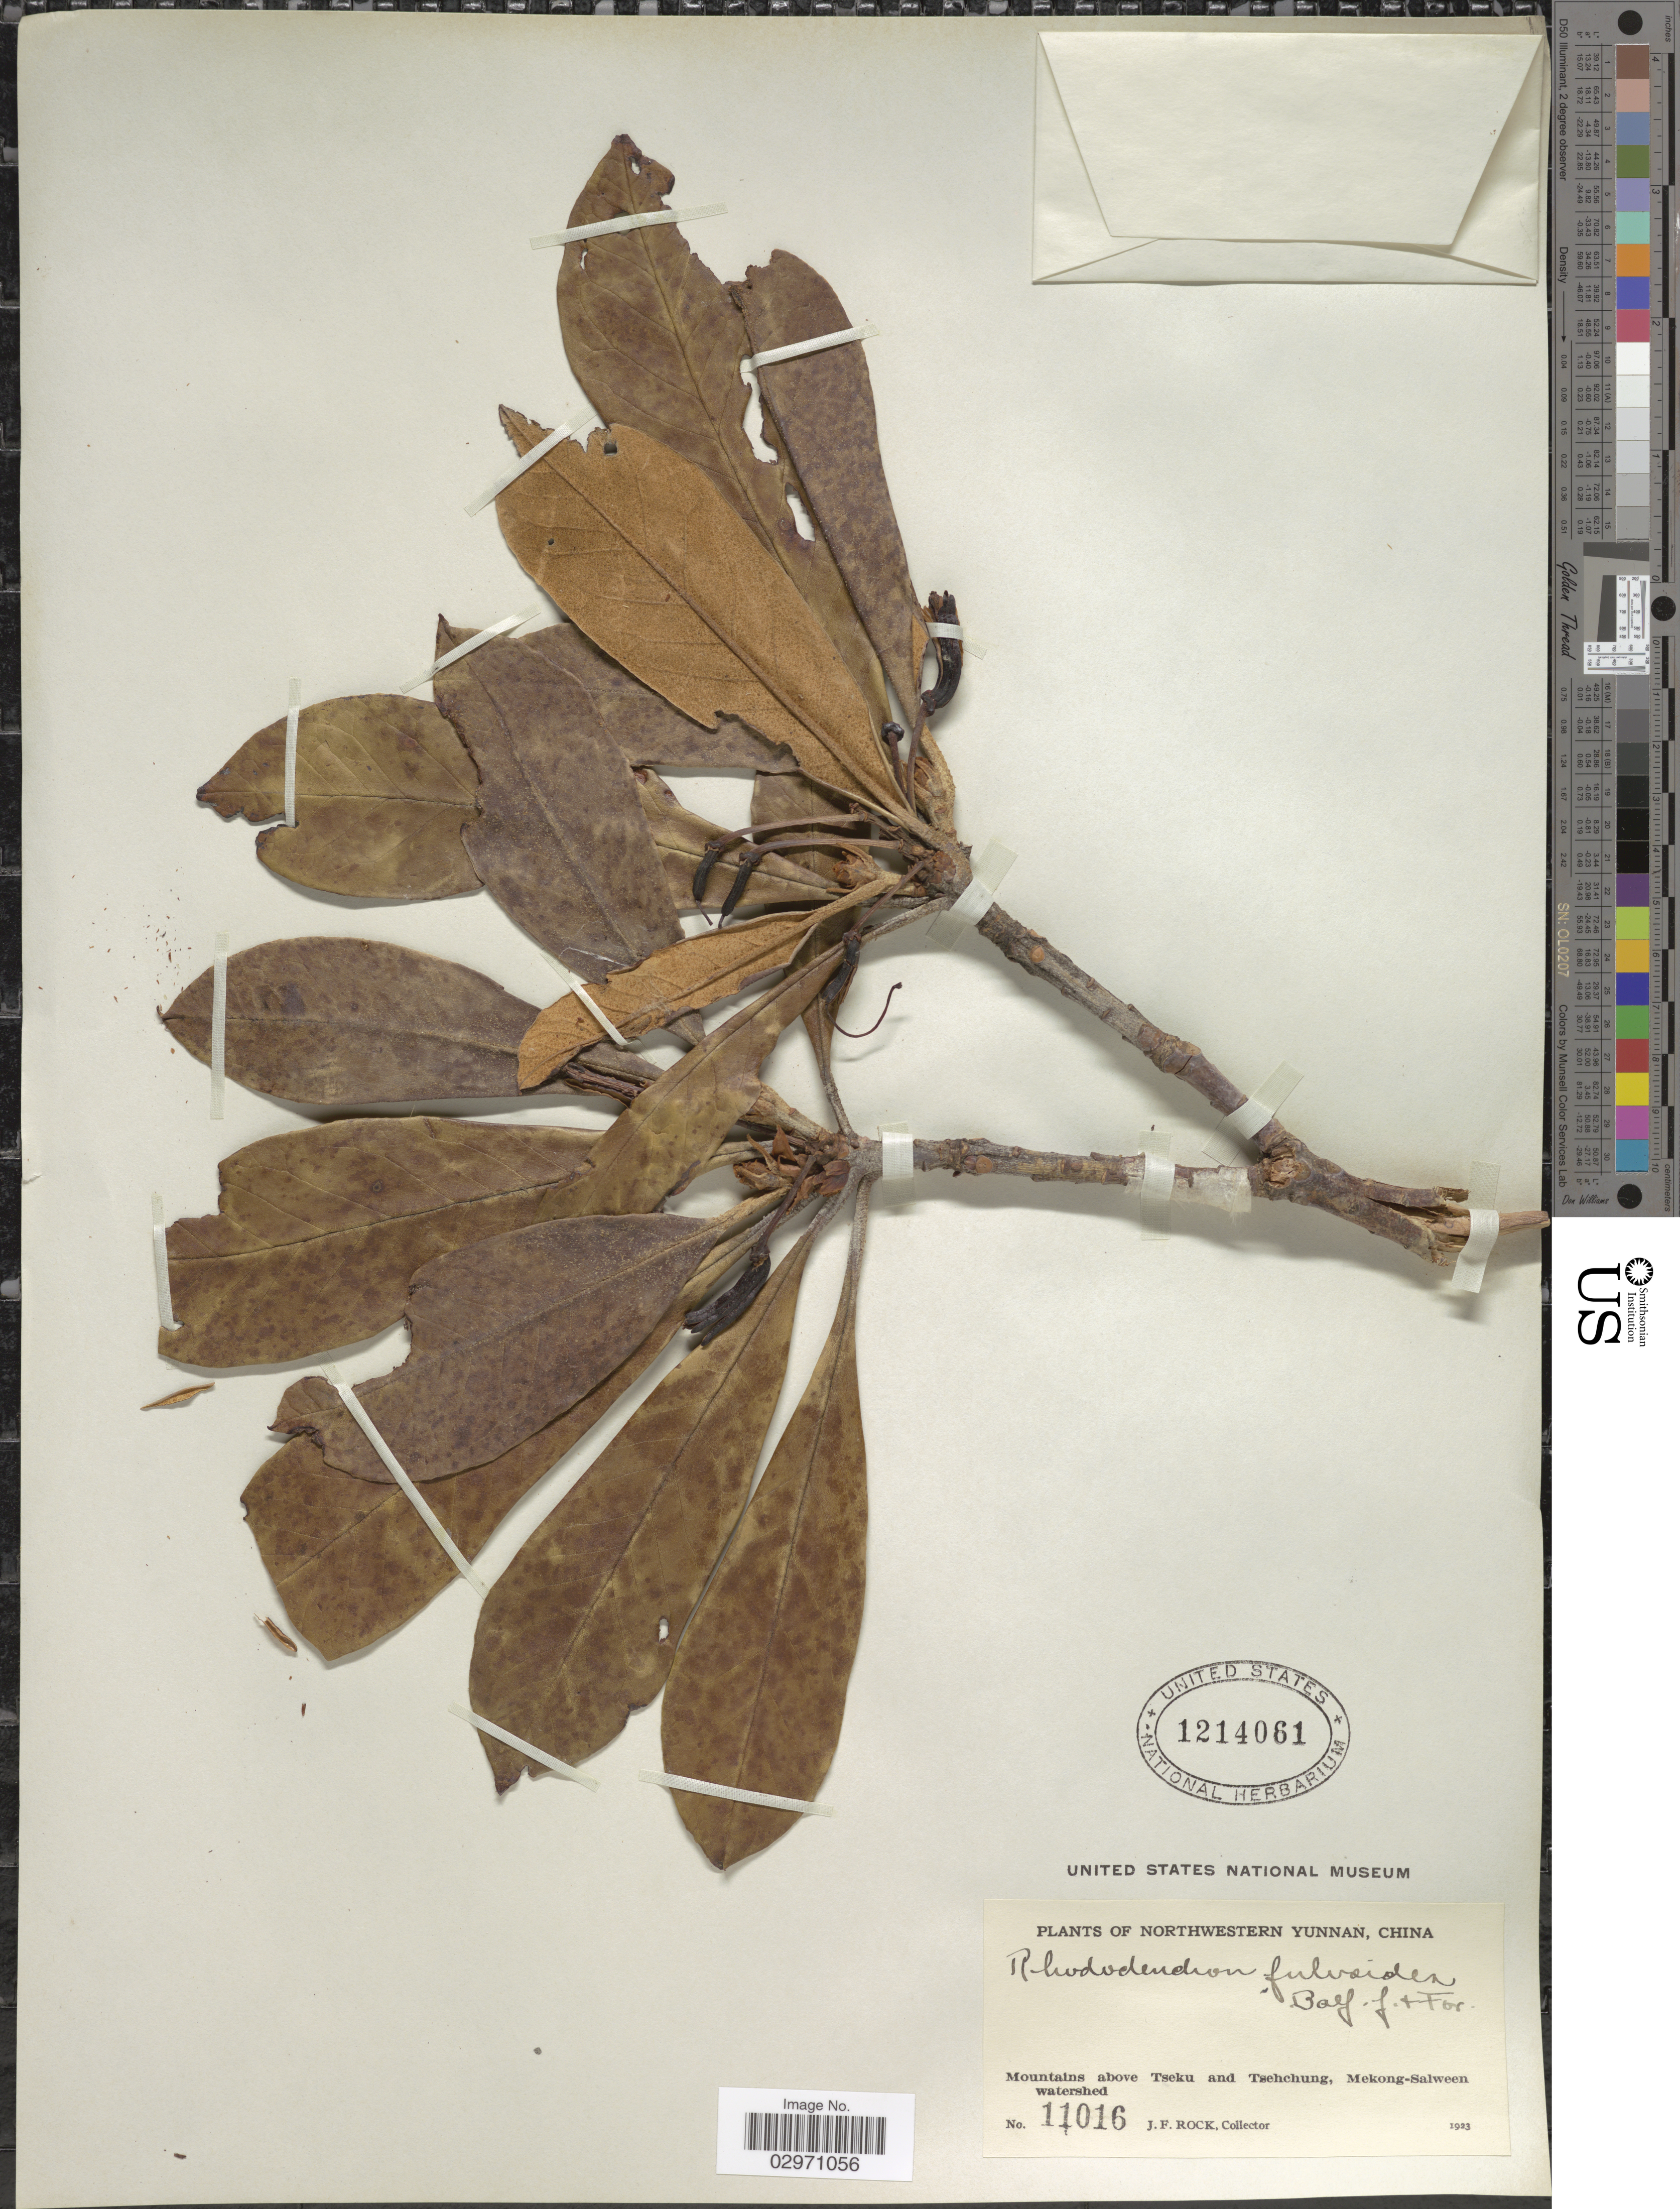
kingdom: Plantae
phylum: Tracheophyta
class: Magnoliopsida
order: Ericales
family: Ericaceae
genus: Rhododendron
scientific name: Rhododendron fulvoides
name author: Balf. f. & Forrest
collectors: J. Rock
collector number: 11016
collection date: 1923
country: China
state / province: Yunnan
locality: Northwestern Yunnan. Mountains above Tseku and Tsehchung, Mekong-Salween watershed.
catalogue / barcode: US 1214061